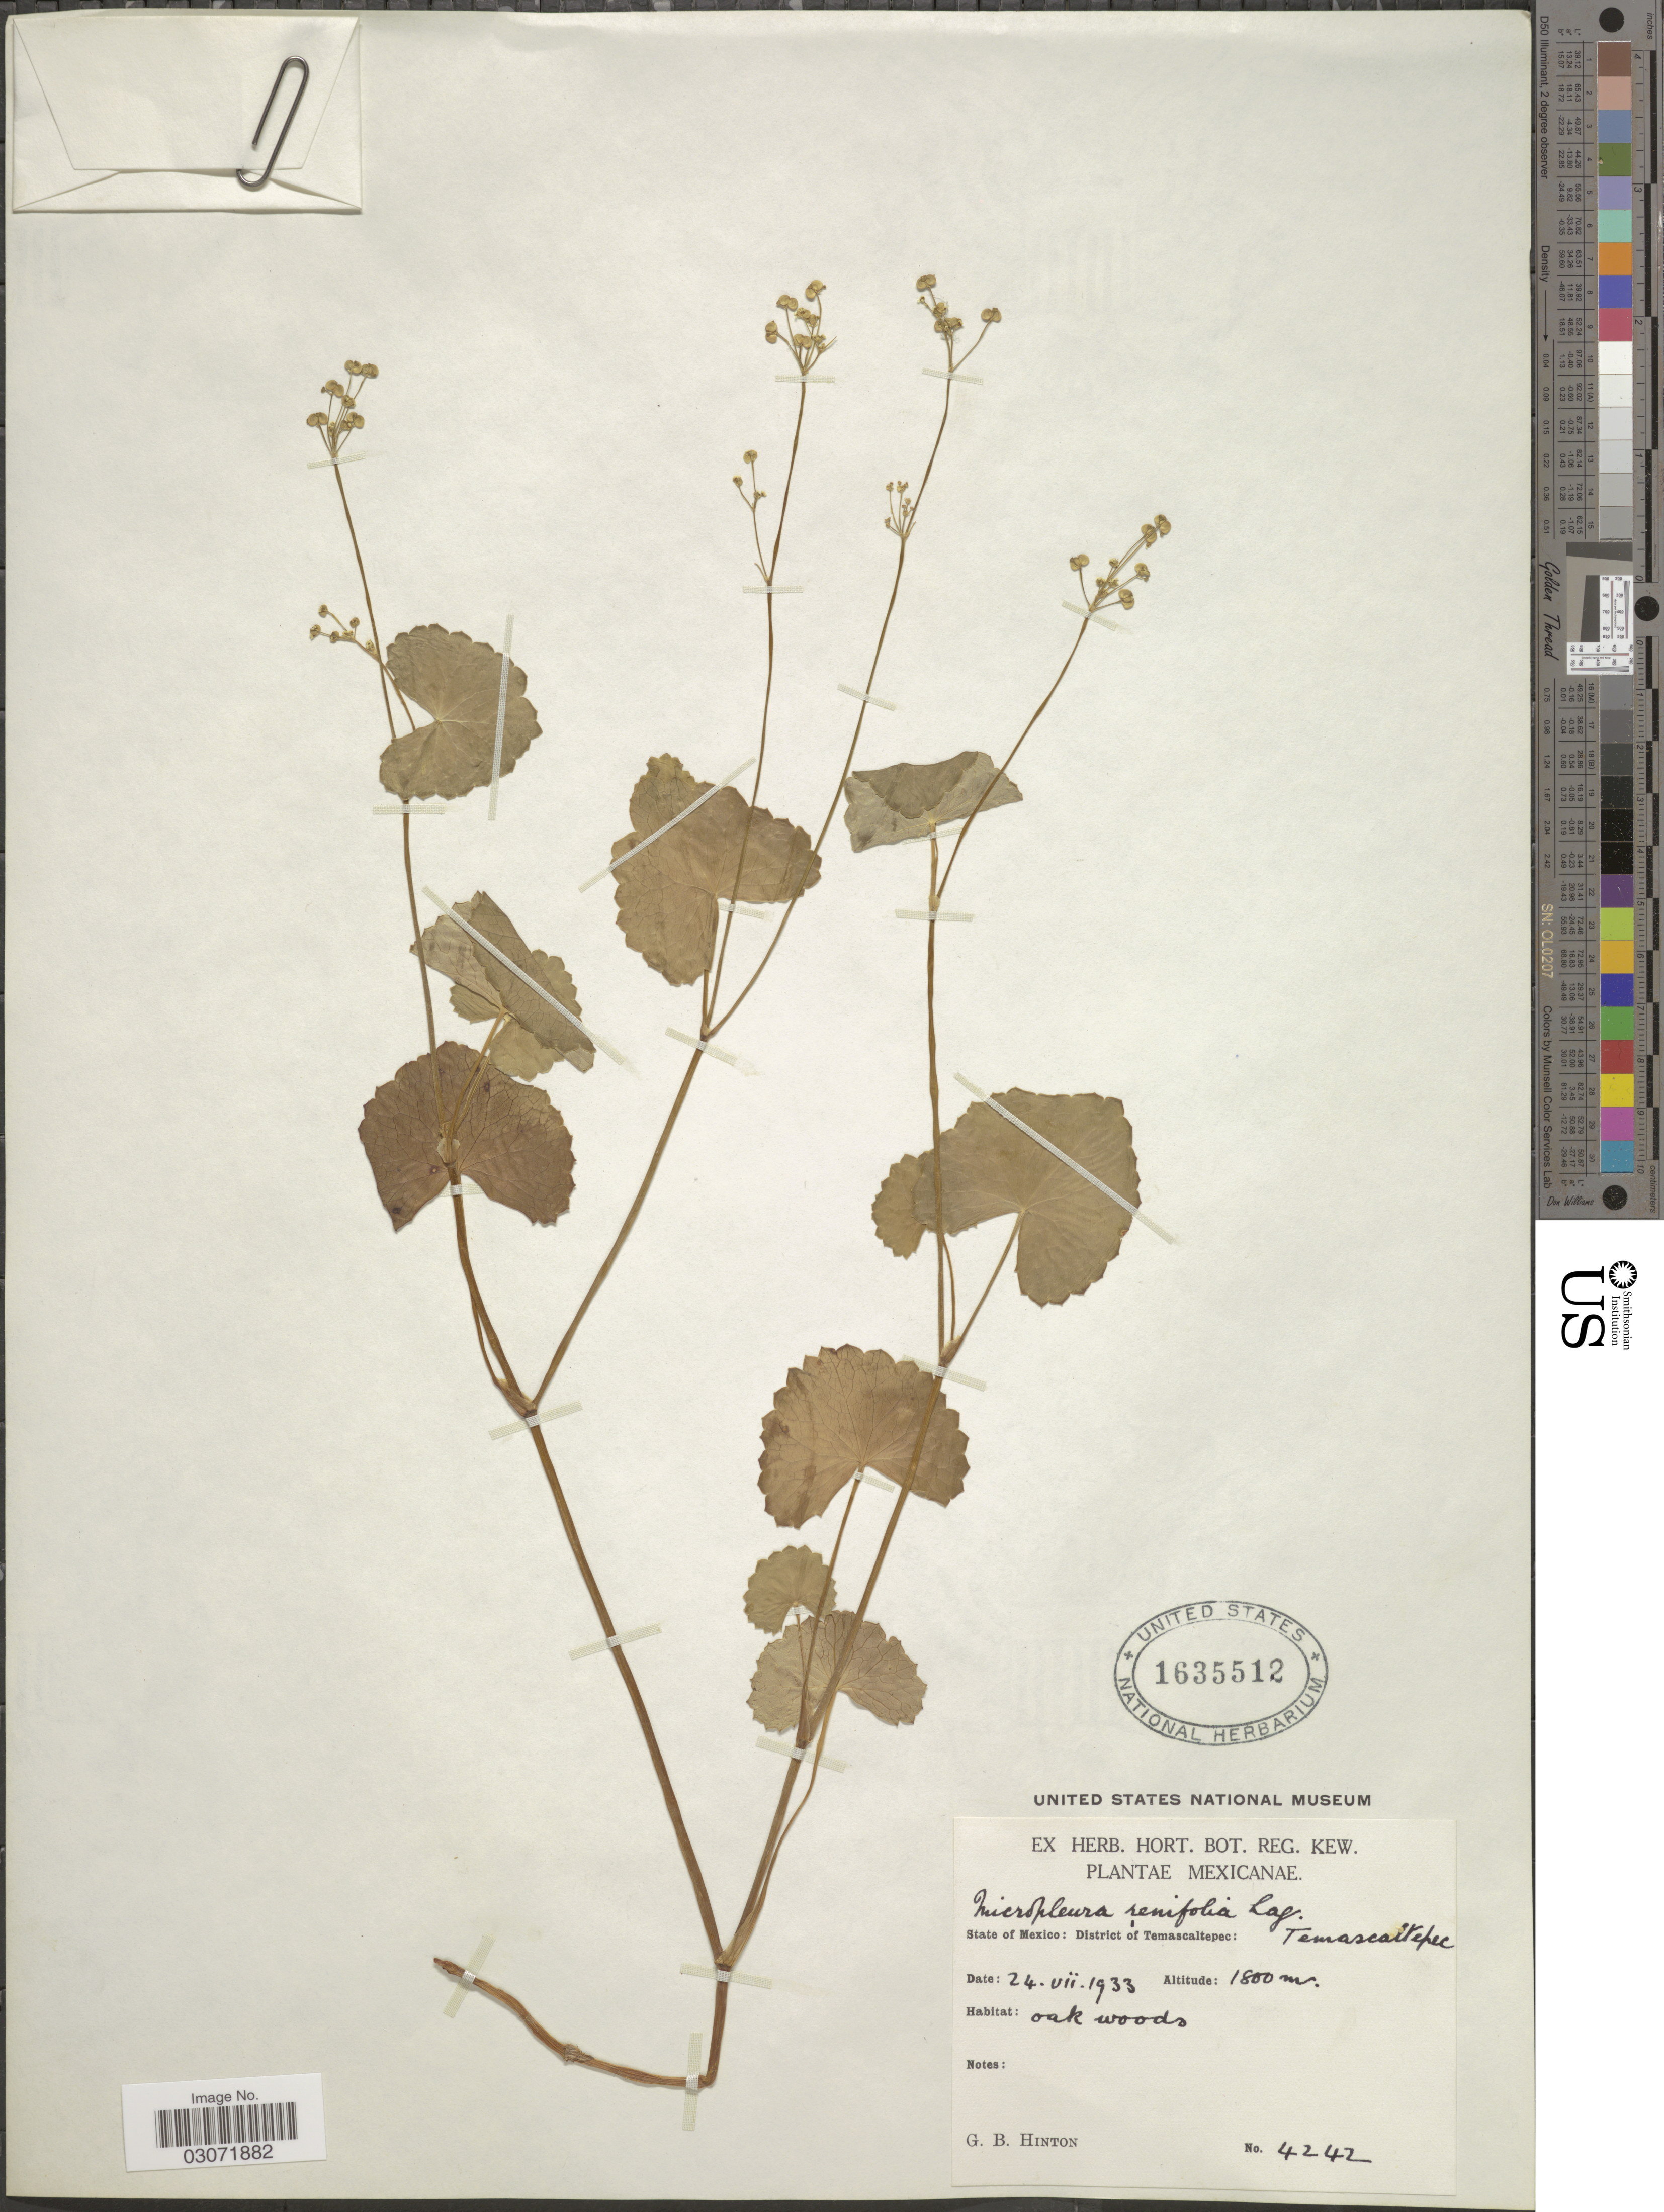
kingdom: Plantae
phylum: Tracheophyta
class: Magnoliopsida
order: Apiales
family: Apiaceae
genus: Micropleura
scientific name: Micropleura renifolia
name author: Lag.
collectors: G. B. Hinton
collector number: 4242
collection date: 1933-07-24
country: Mexico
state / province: México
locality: District of Temascaltepec: Temascaltepec.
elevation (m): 1800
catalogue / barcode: US 1635512